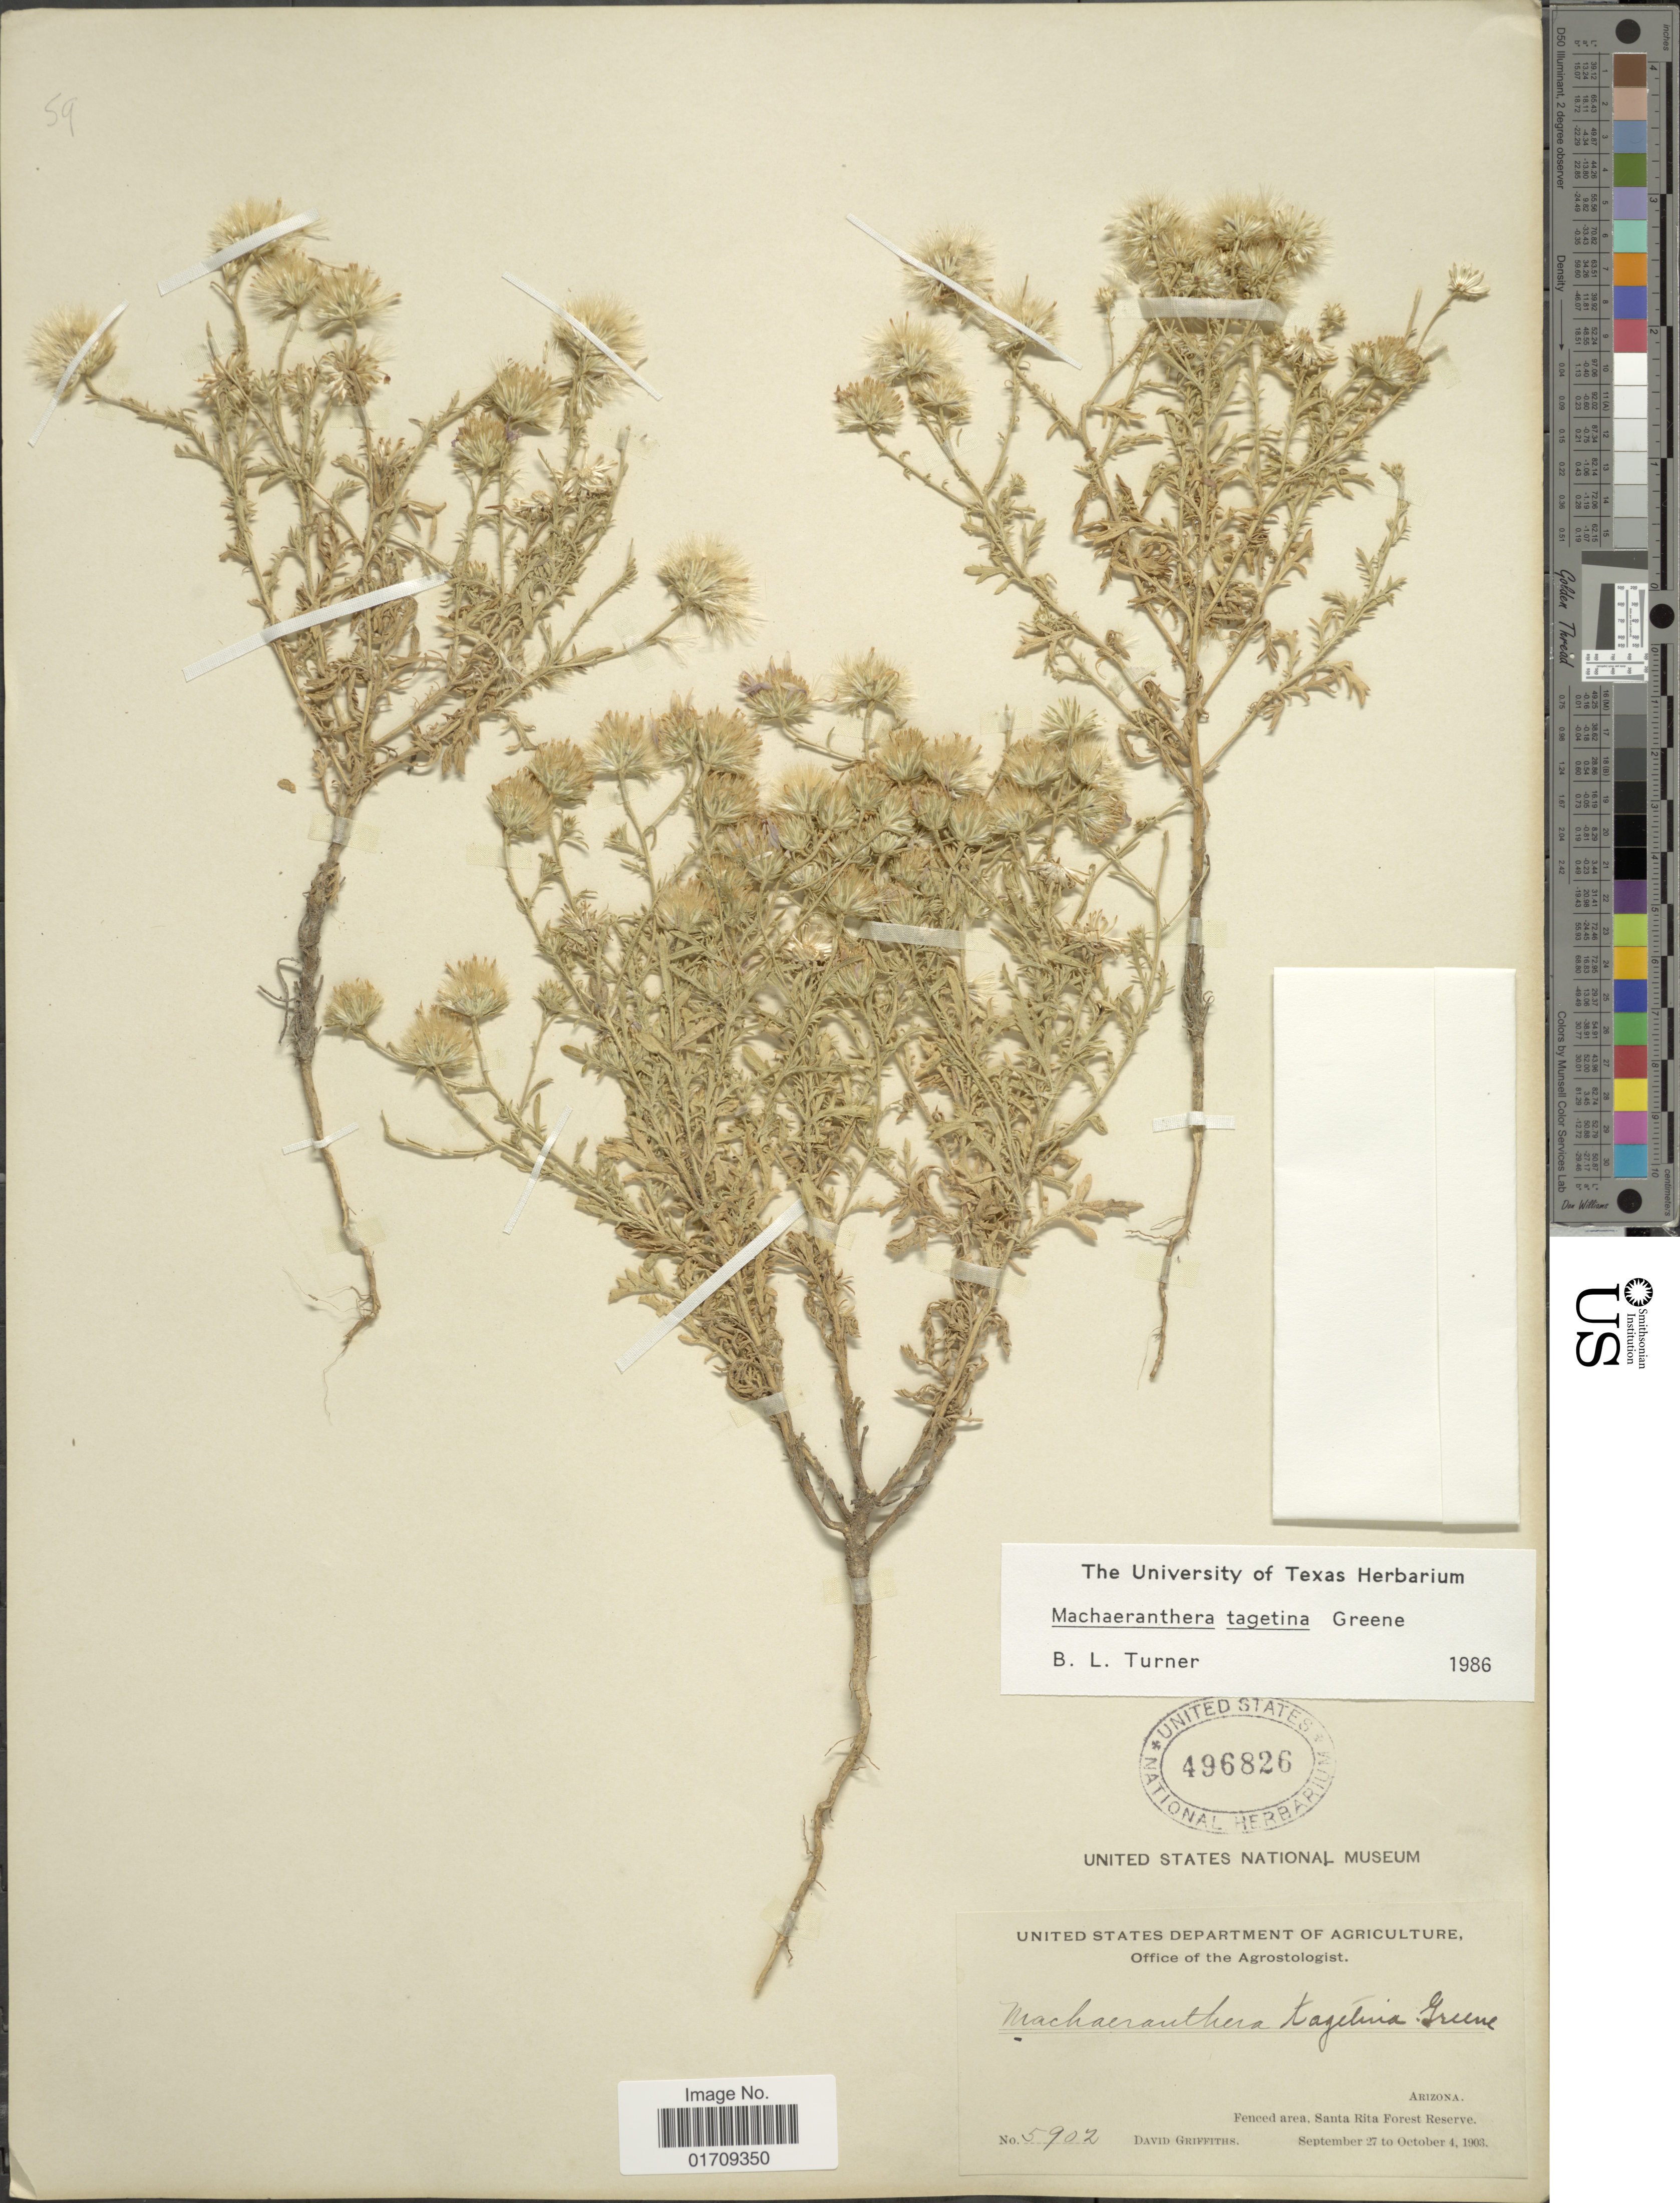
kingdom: Plantae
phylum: Tracheophyta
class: Magnoliopsida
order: Asterales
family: Asteraceae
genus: Machaeranthera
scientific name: Machaeranthera tagetina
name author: Greene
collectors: D. Griffiths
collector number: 5902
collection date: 1903-09-27/1903-10-04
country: United States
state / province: Arizona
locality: Santa Rita Forest Reserve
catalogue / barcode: US 496826